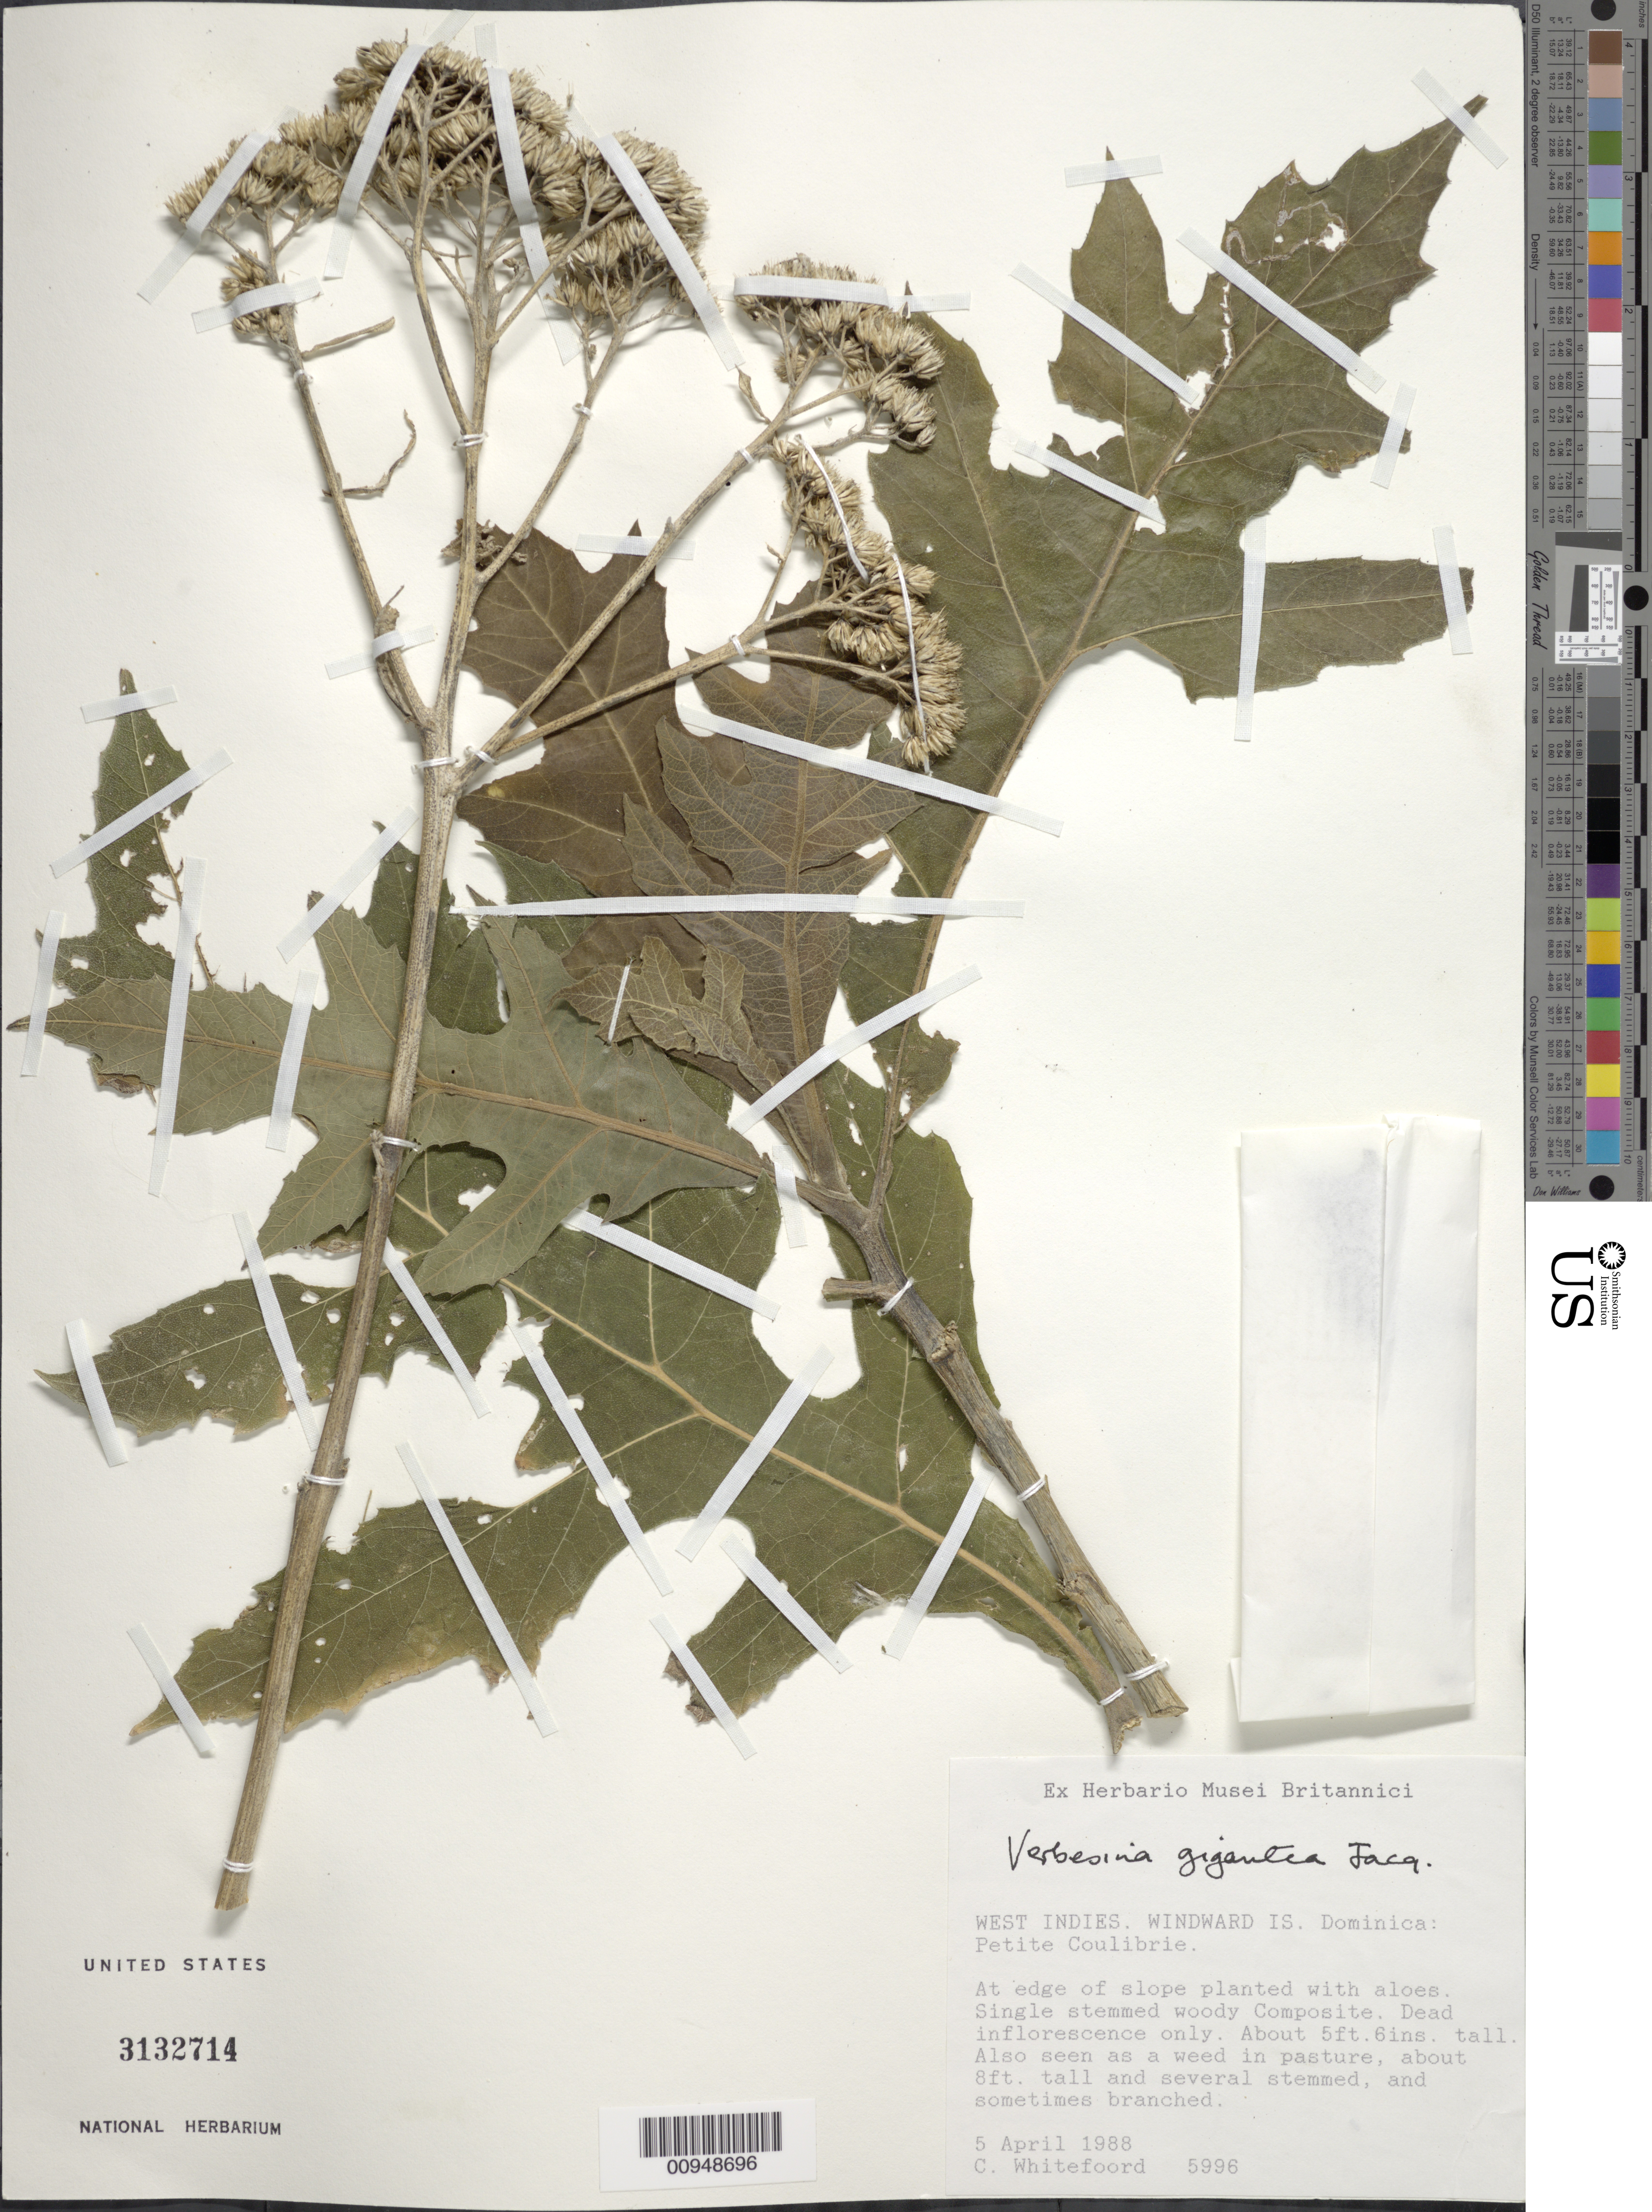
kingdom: Plantae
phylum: Tracheophyta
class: Magnoliopsida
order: Asterales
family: Asteraceae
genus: Verbesina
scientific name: Verbesina gigantea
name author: Jacq.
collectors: C. Whitefoord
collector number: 5996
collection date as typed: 05 Apr 1988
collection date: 1988-04-05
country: Dominica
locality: Petite Coulibrie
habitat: At edge of slope planted with aloes; in pasture.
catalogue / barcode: US 3132714